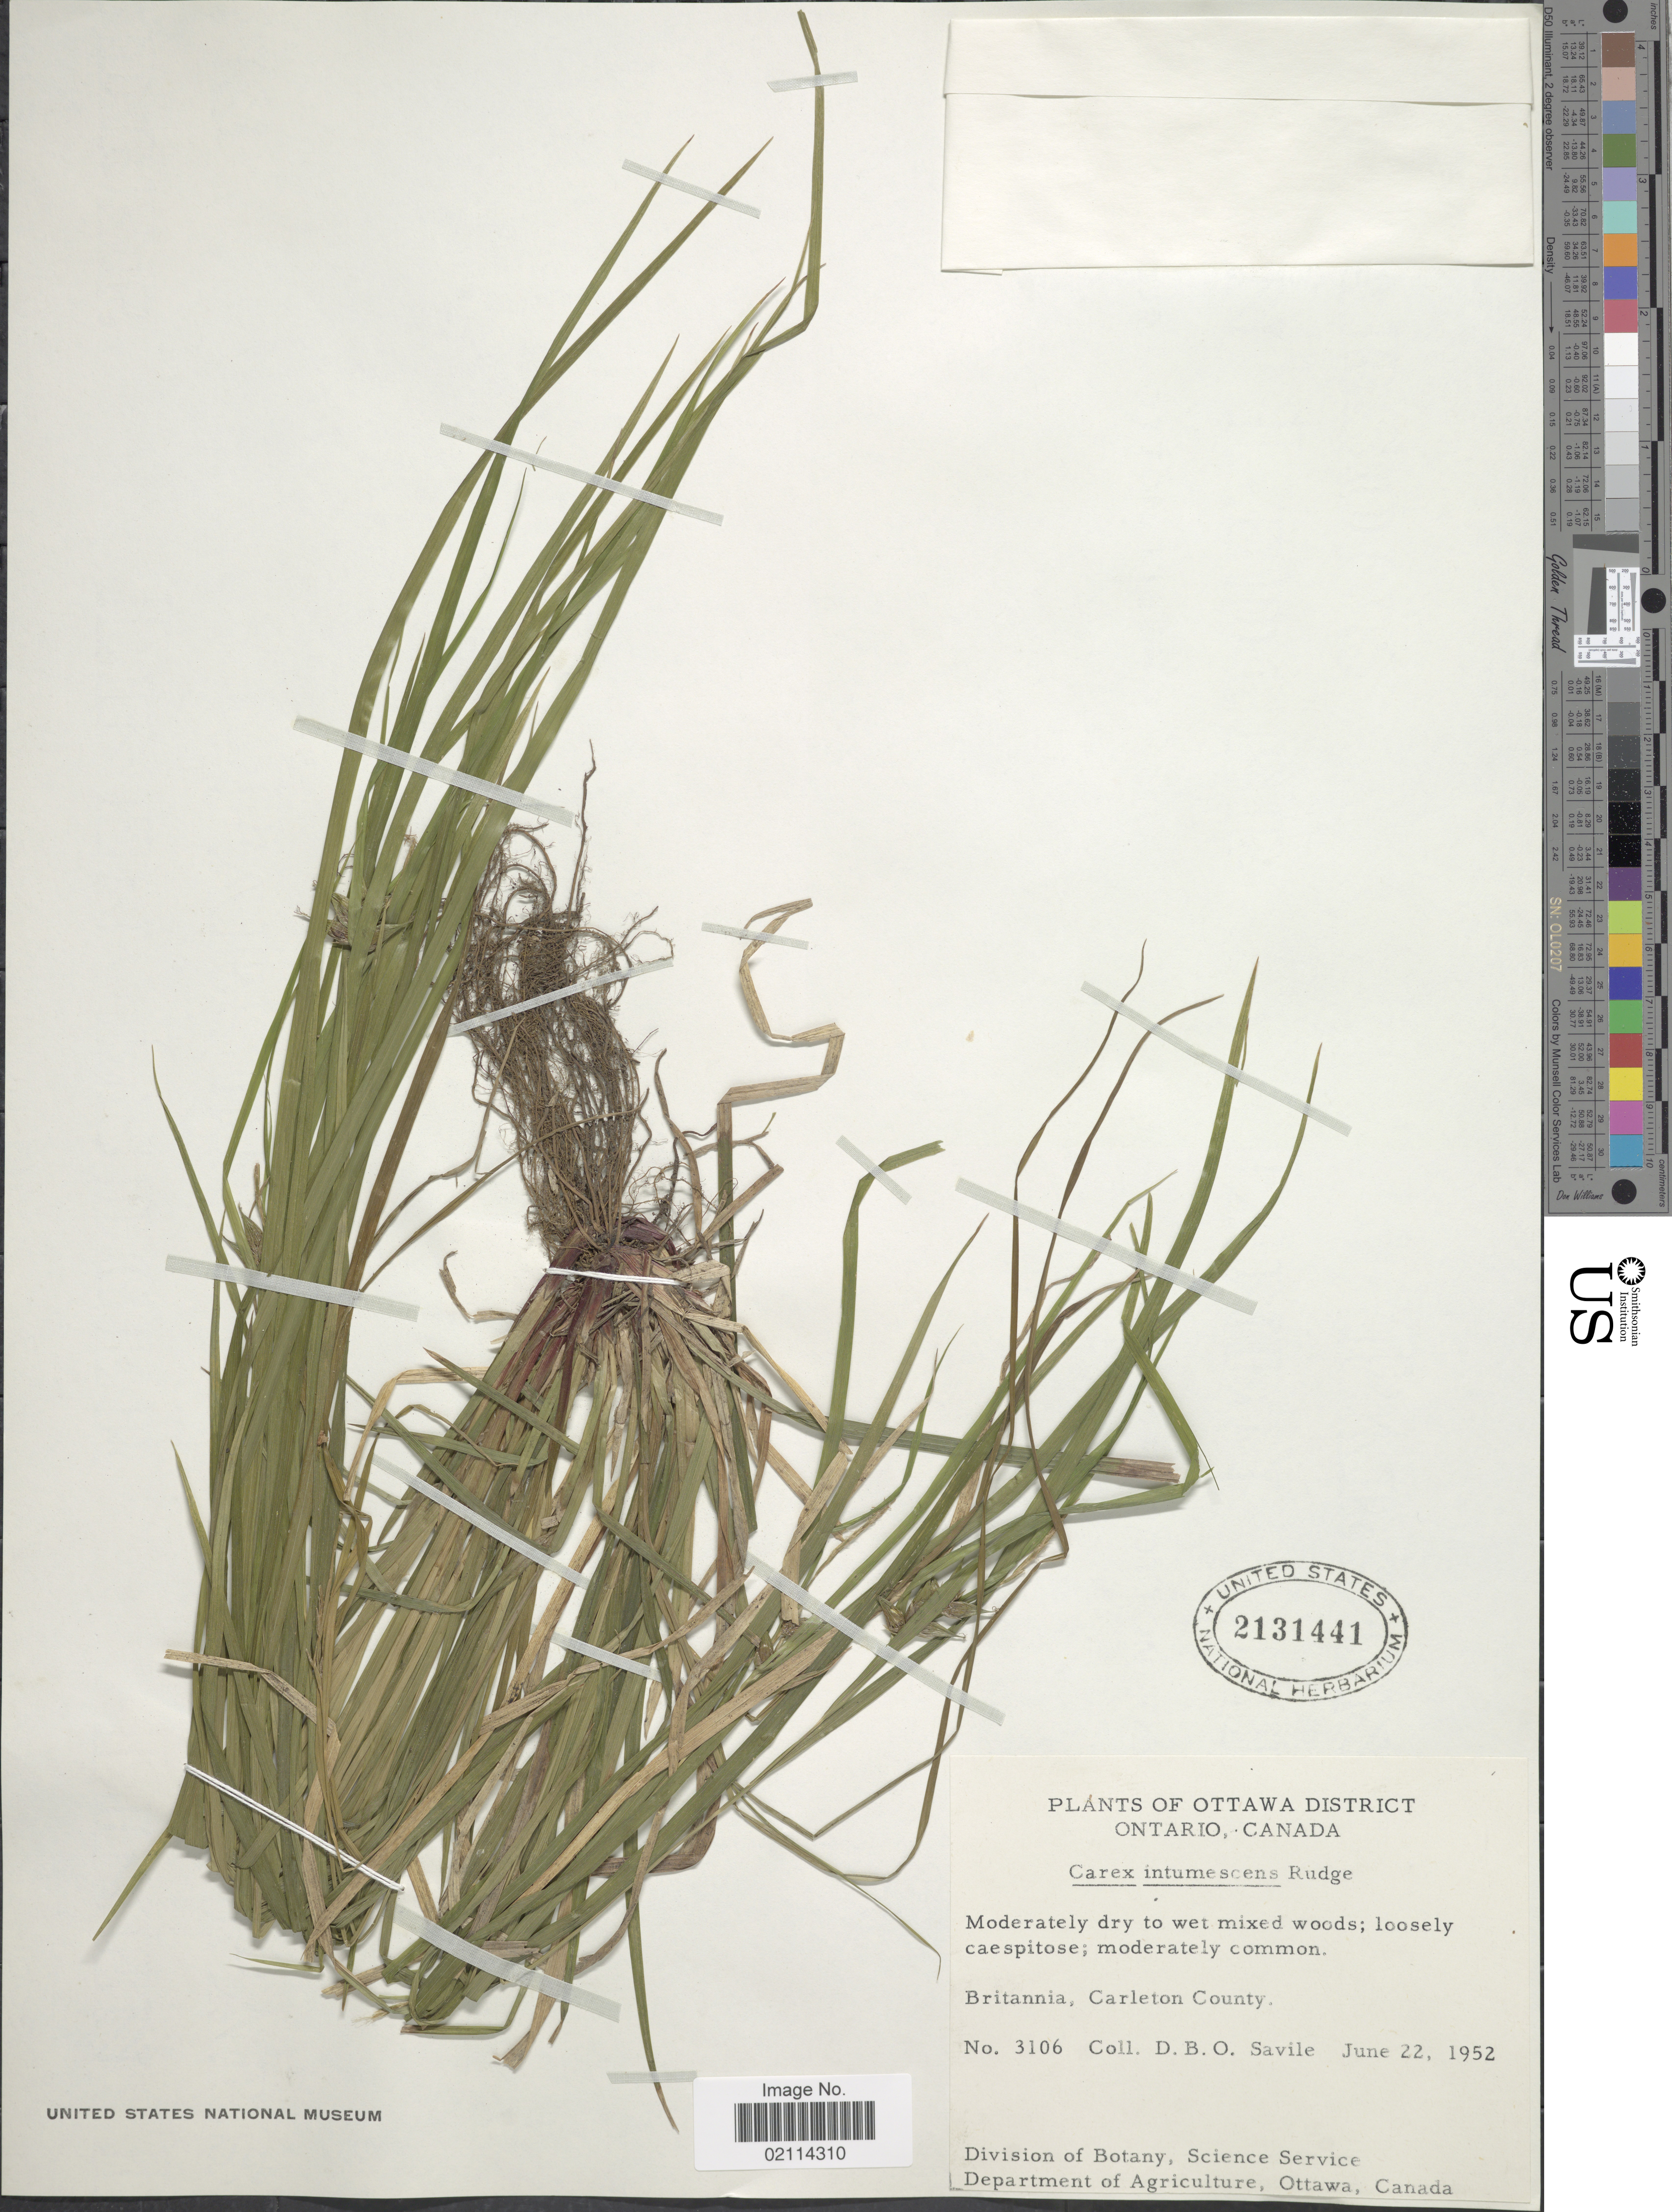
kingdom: Plantae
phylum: Tracheophyta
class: Liliopsida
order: Poales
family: Cyperaceae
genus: Carex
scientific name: Carex intumescens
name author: Rudge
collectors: D. Savile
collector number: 3106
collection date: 1952-06-22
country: Canada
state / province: Ontario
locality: Ottawa District, Britannia, Carleton County.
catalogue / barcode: US 2131441